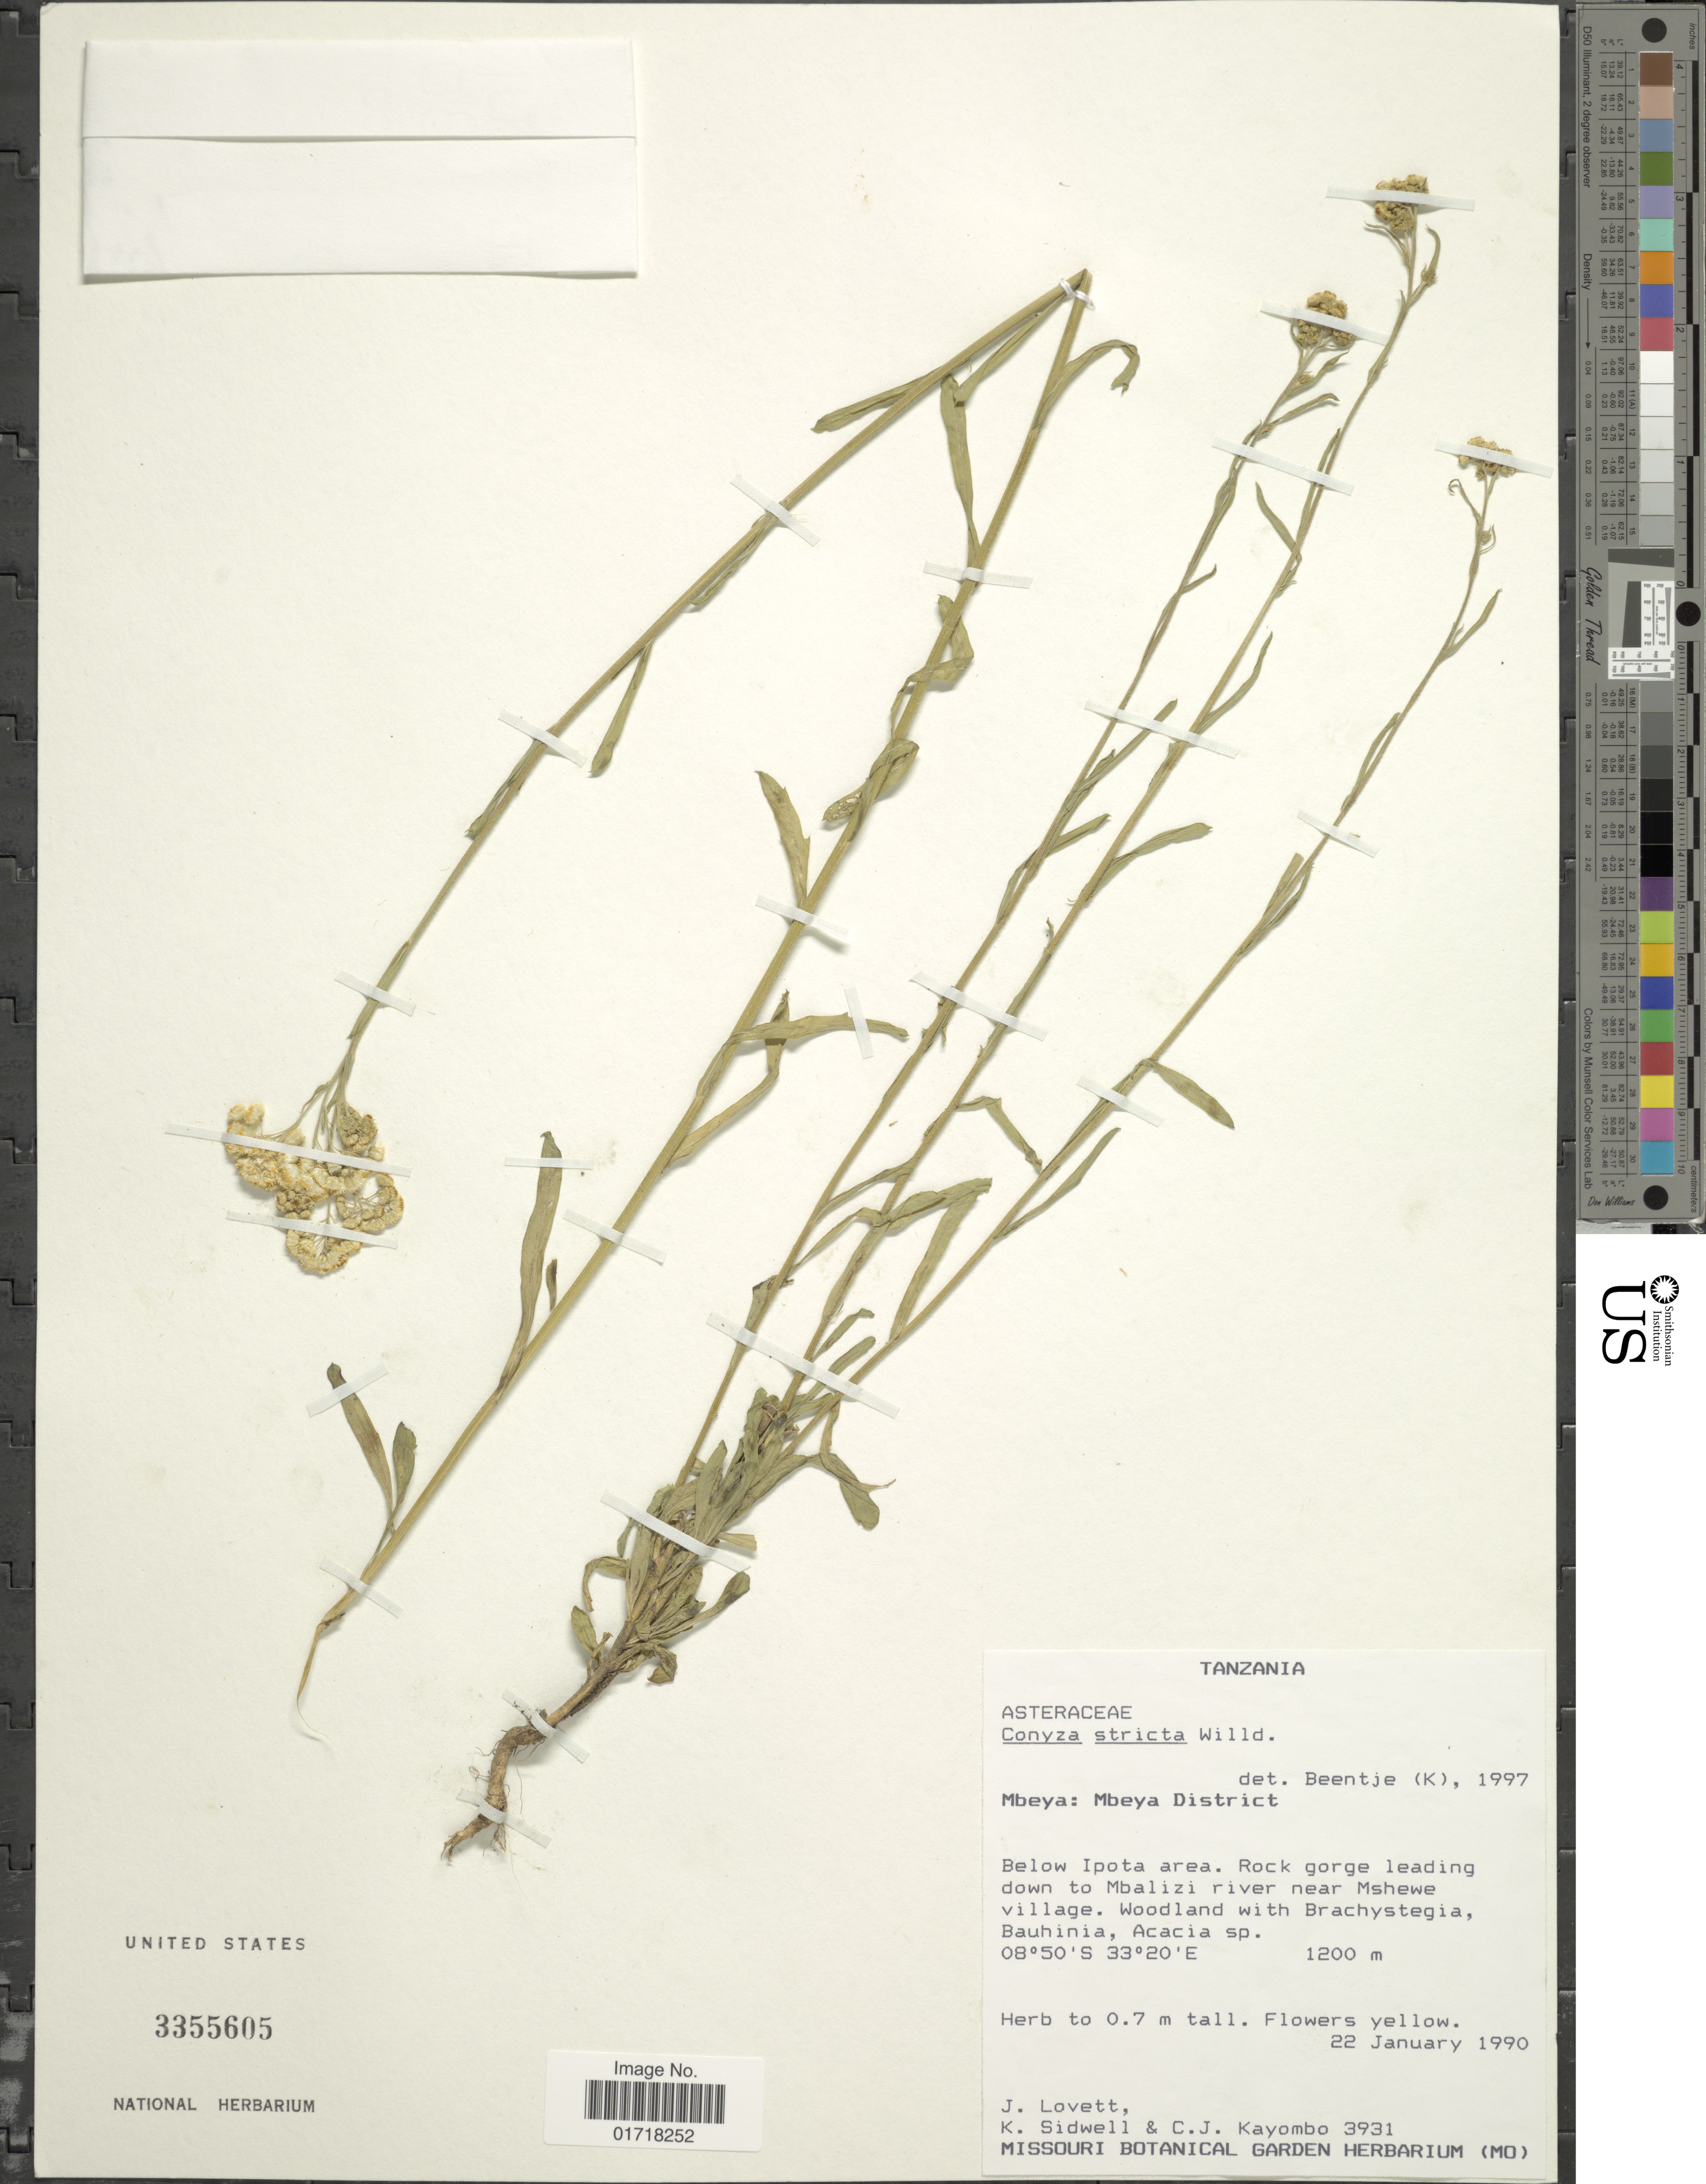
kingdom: Plantae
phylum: Tracheophyta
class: Magnoliopsida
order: Asterales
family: Asteraceae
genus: Conyza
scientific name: Conyza stricta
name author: (Chodat) Willd.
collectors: J. Lovett, K. Sidwell & C. Kayombo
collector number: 3931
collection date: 1990-01-22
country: Tanzania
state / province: Mbeya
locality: Mbeya: Mbeya District, Below Ipota area, Rock gorge leading down to Mbalizi river near Mshewe village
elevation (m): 1200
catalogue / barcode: US 3355605